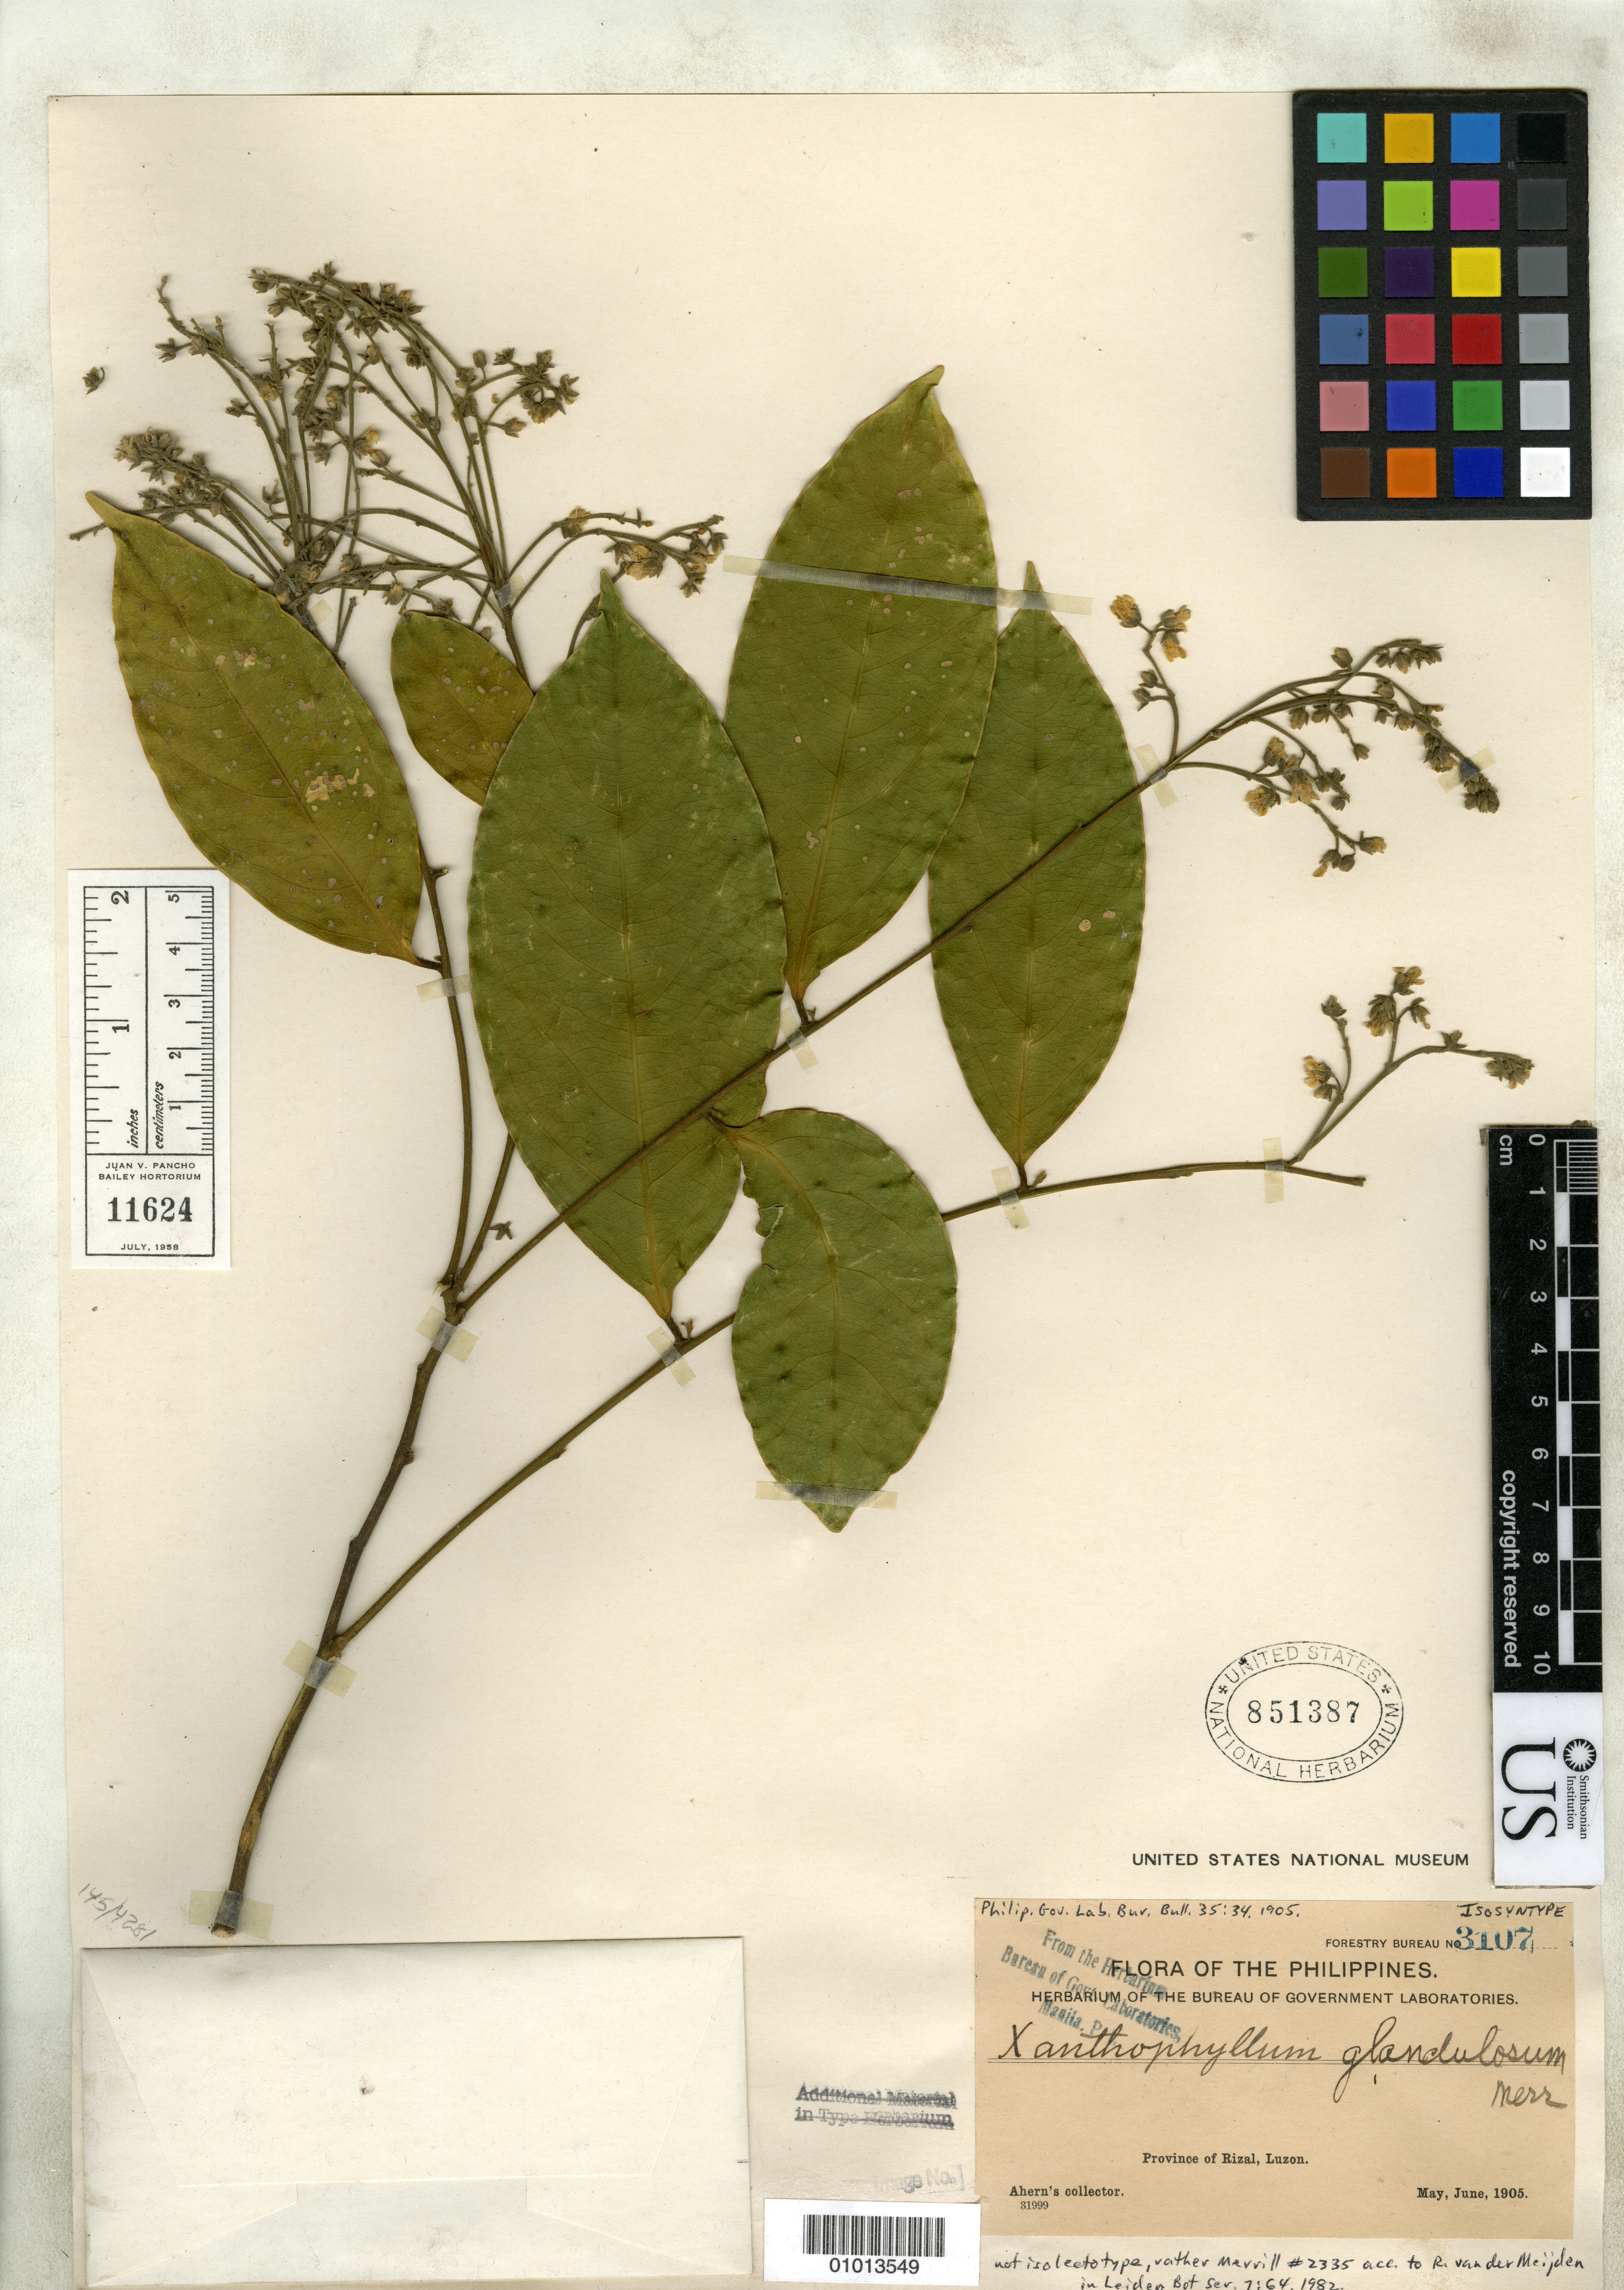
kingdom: Plantae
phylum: Tracheophyta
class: Magnoliopsida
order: Fabales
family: Polygalaceae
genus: Xanthophyllum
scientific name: Xanthophyllum glandulosum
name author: Merr.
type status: Isosyntype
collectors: Ahern's collector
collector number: Bur. Sci. 3107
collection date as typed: May 1905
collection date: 1905-05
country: Philippines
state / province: Calabarzon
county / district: Rizal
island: Luzon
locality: Bosoboso.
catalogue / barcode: US 851387